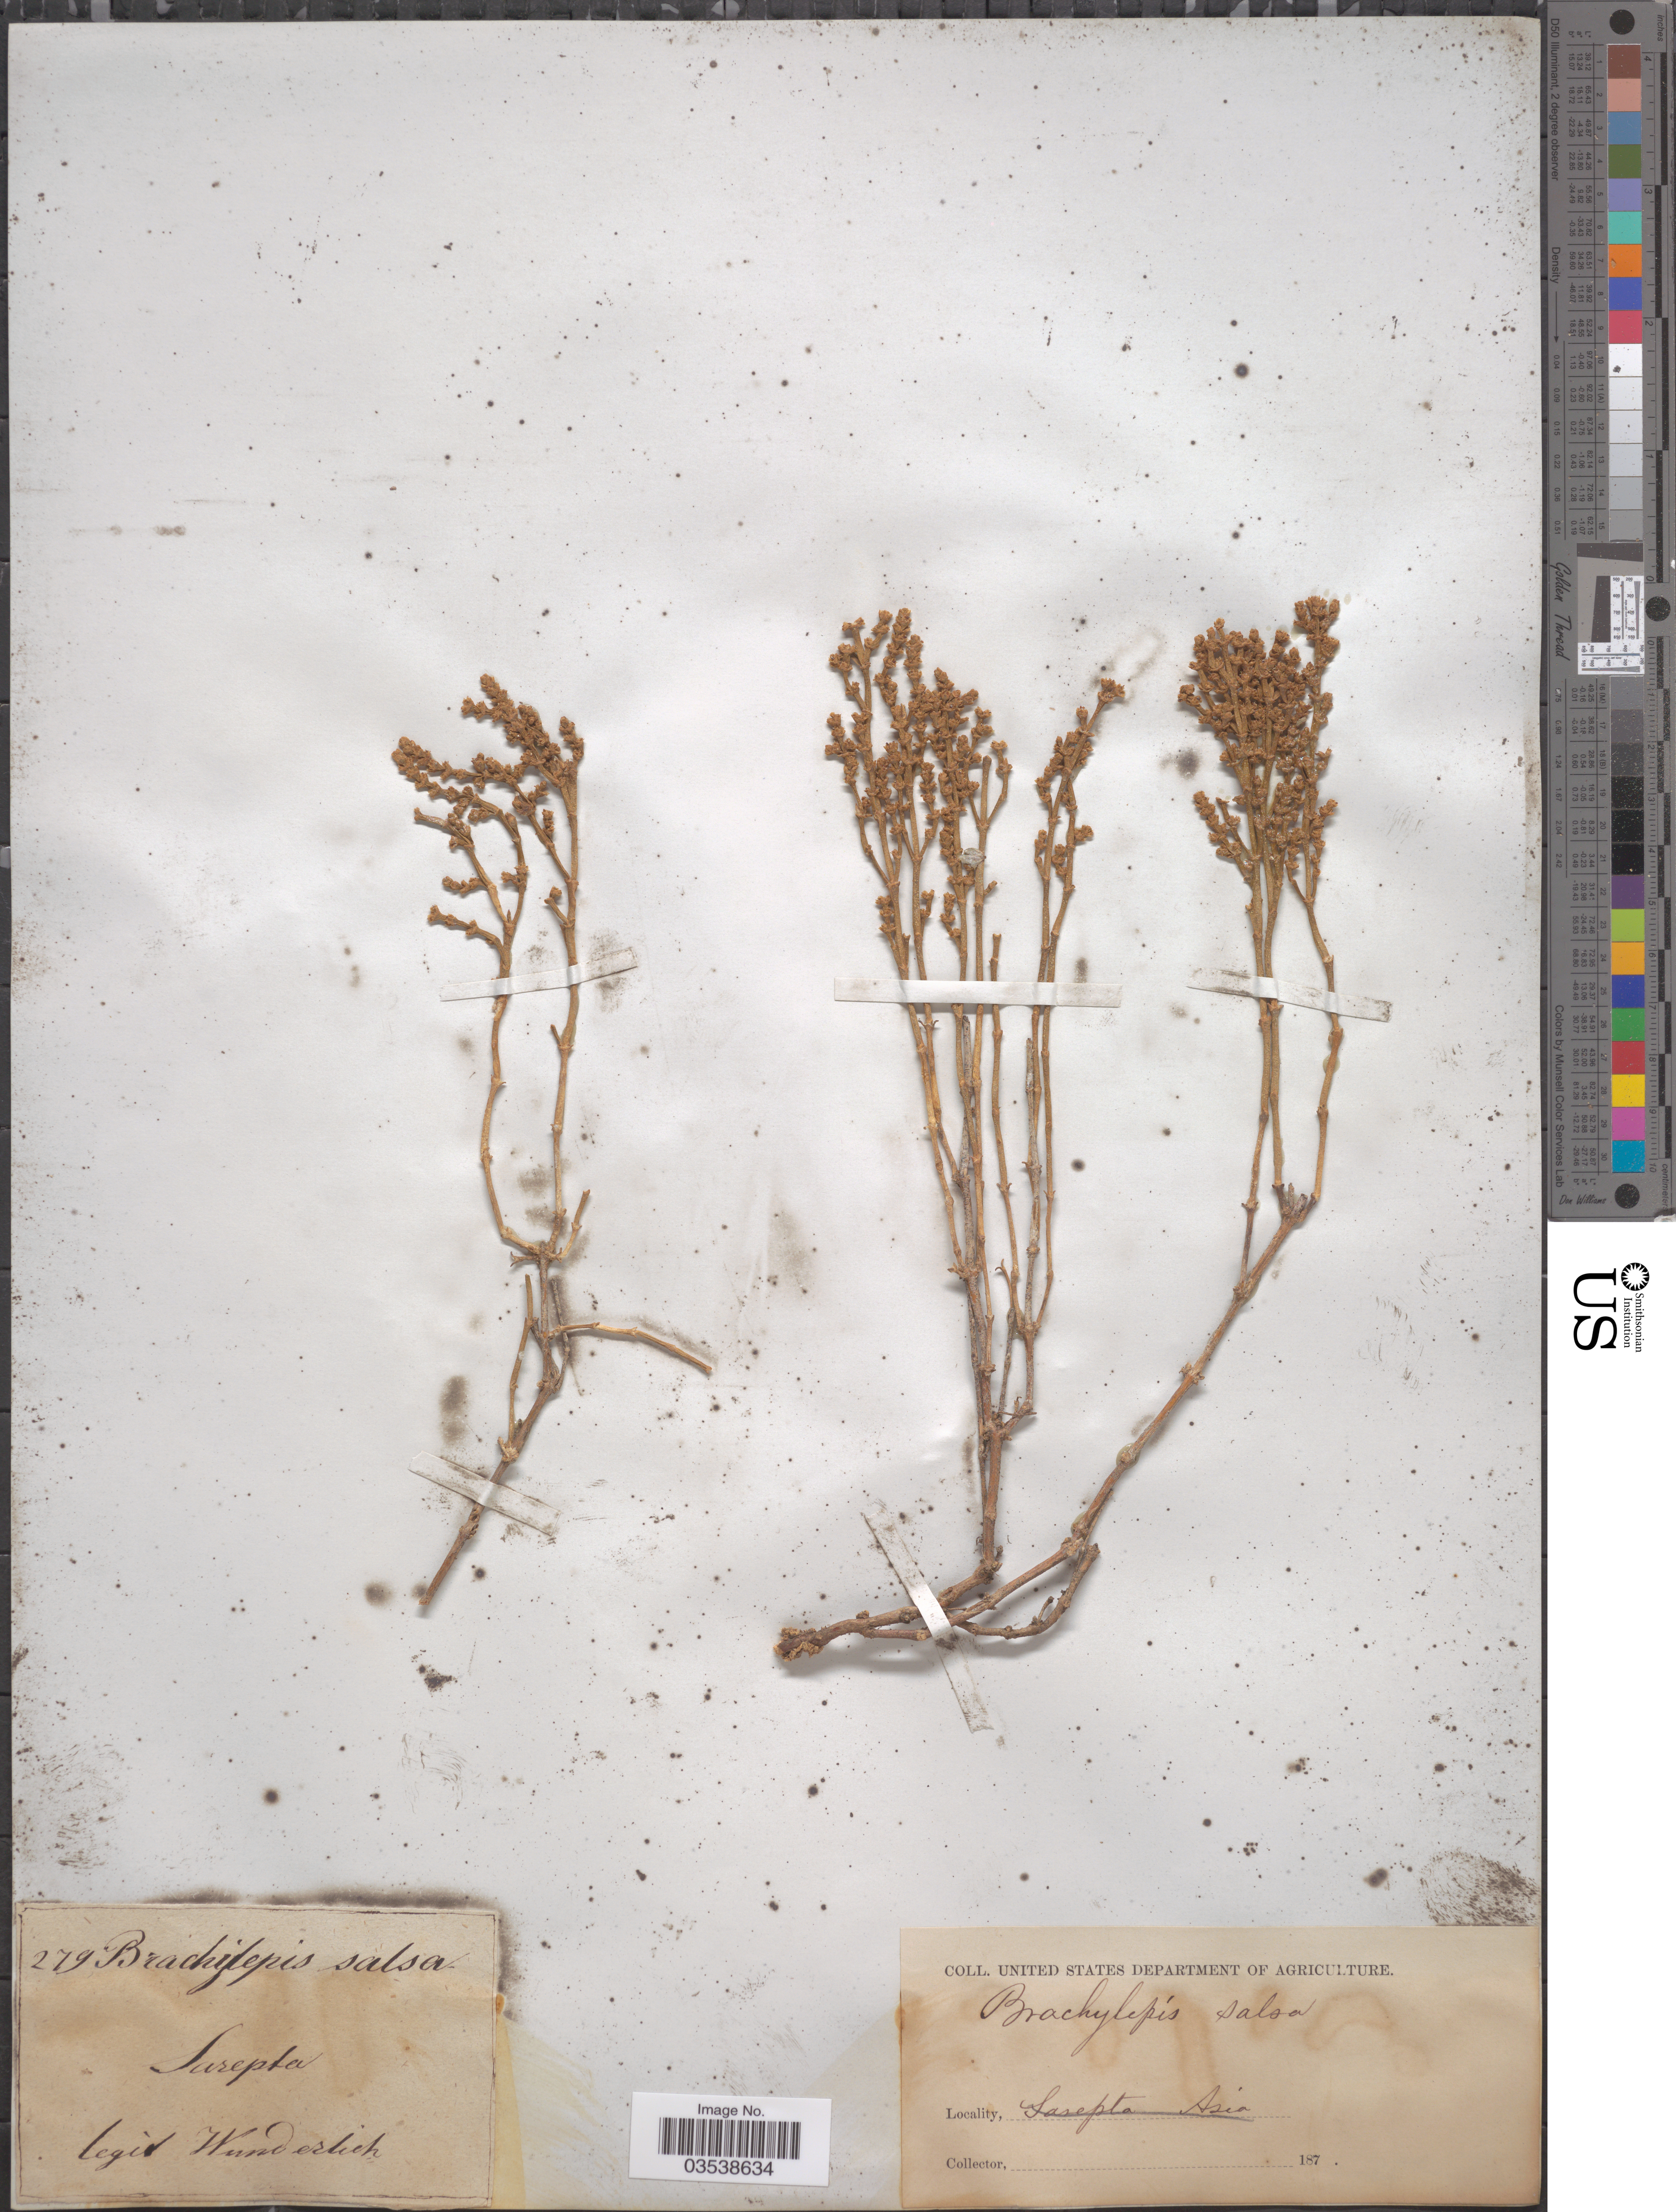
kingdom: Plantae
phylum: Tracheophyta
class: Magnoliopsida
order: Caryophyllales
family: Amaranthaceae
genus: Anabasis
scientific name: Anabasis salsa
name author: Benth. ex Volkens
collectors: Wunderlich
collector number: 279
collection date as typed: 187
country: Russian Federation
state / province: Volgograd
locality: Sarepta.